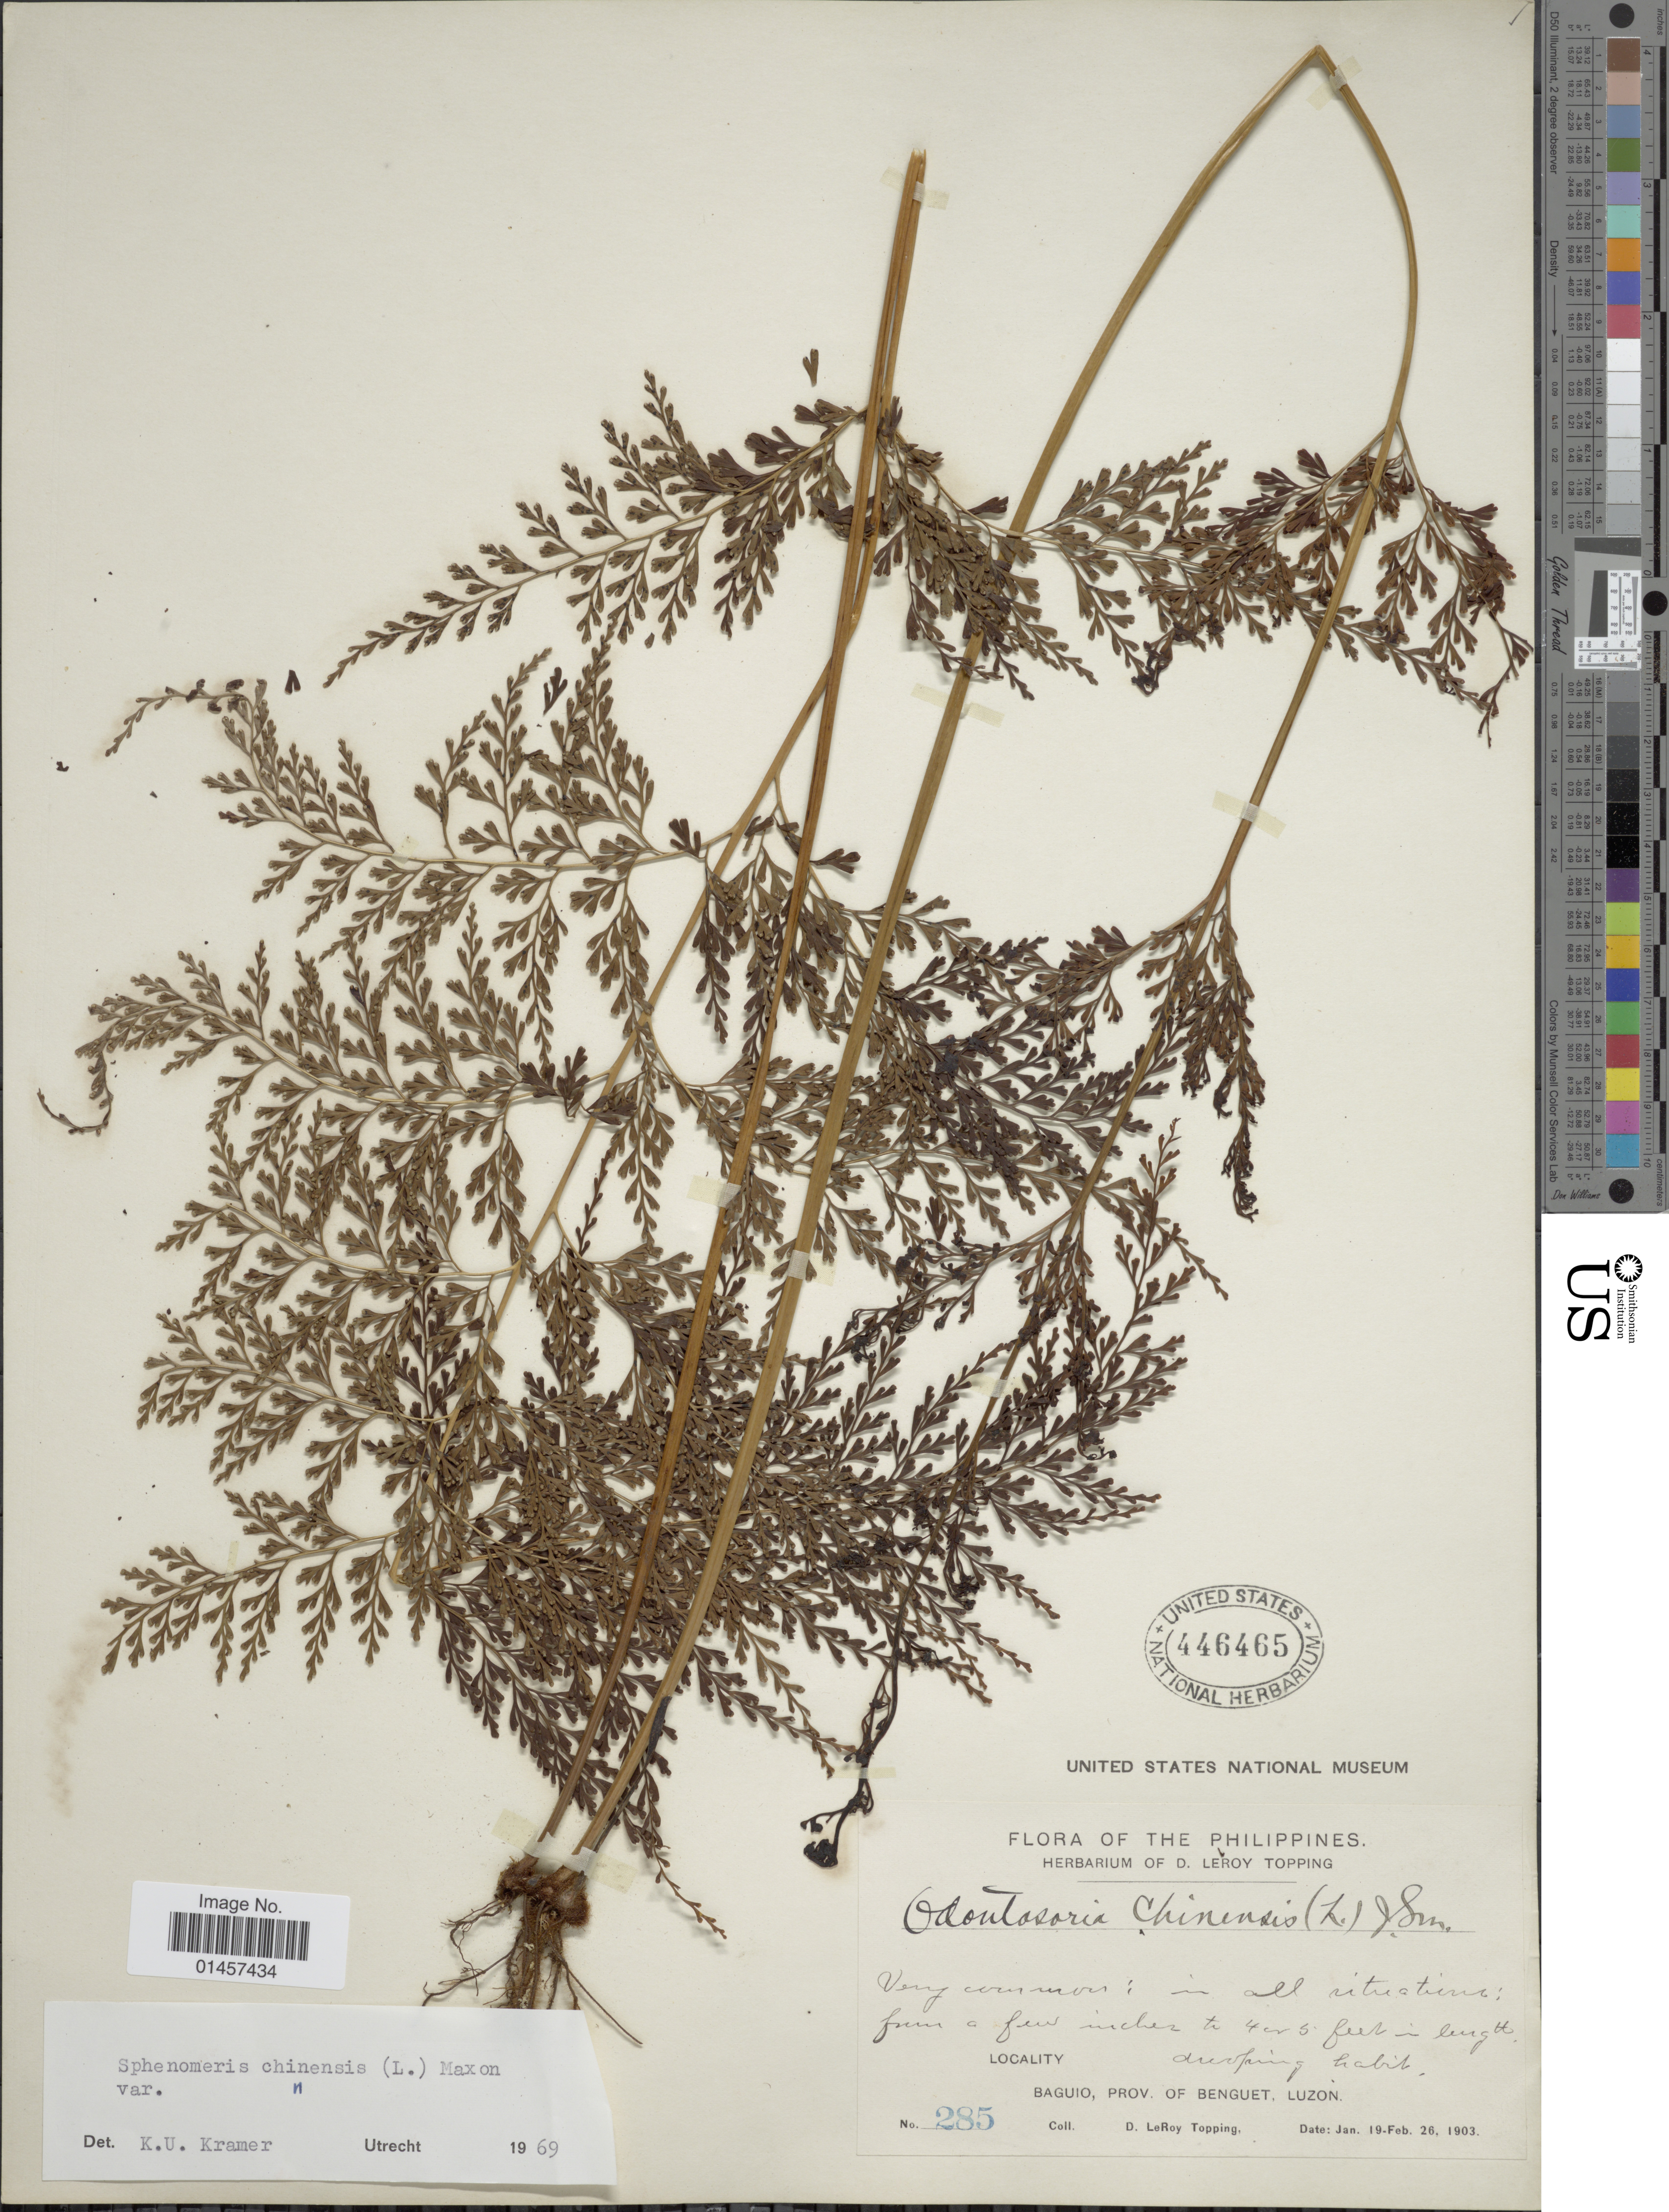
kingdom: Plantae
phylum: Tracheophyta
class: Polypodiopsida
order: Polypodiales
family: Lindsaeaceae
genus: Sphenomeris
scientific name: Sphenomeris chinensis var. chinensis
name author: (L.) Maxon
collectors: D. L. Topping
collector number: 285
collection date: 1903-01-19/1903-02-26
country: Philippines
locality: Baguio, prov. of Benguet, Luzon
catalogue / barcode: US 446465